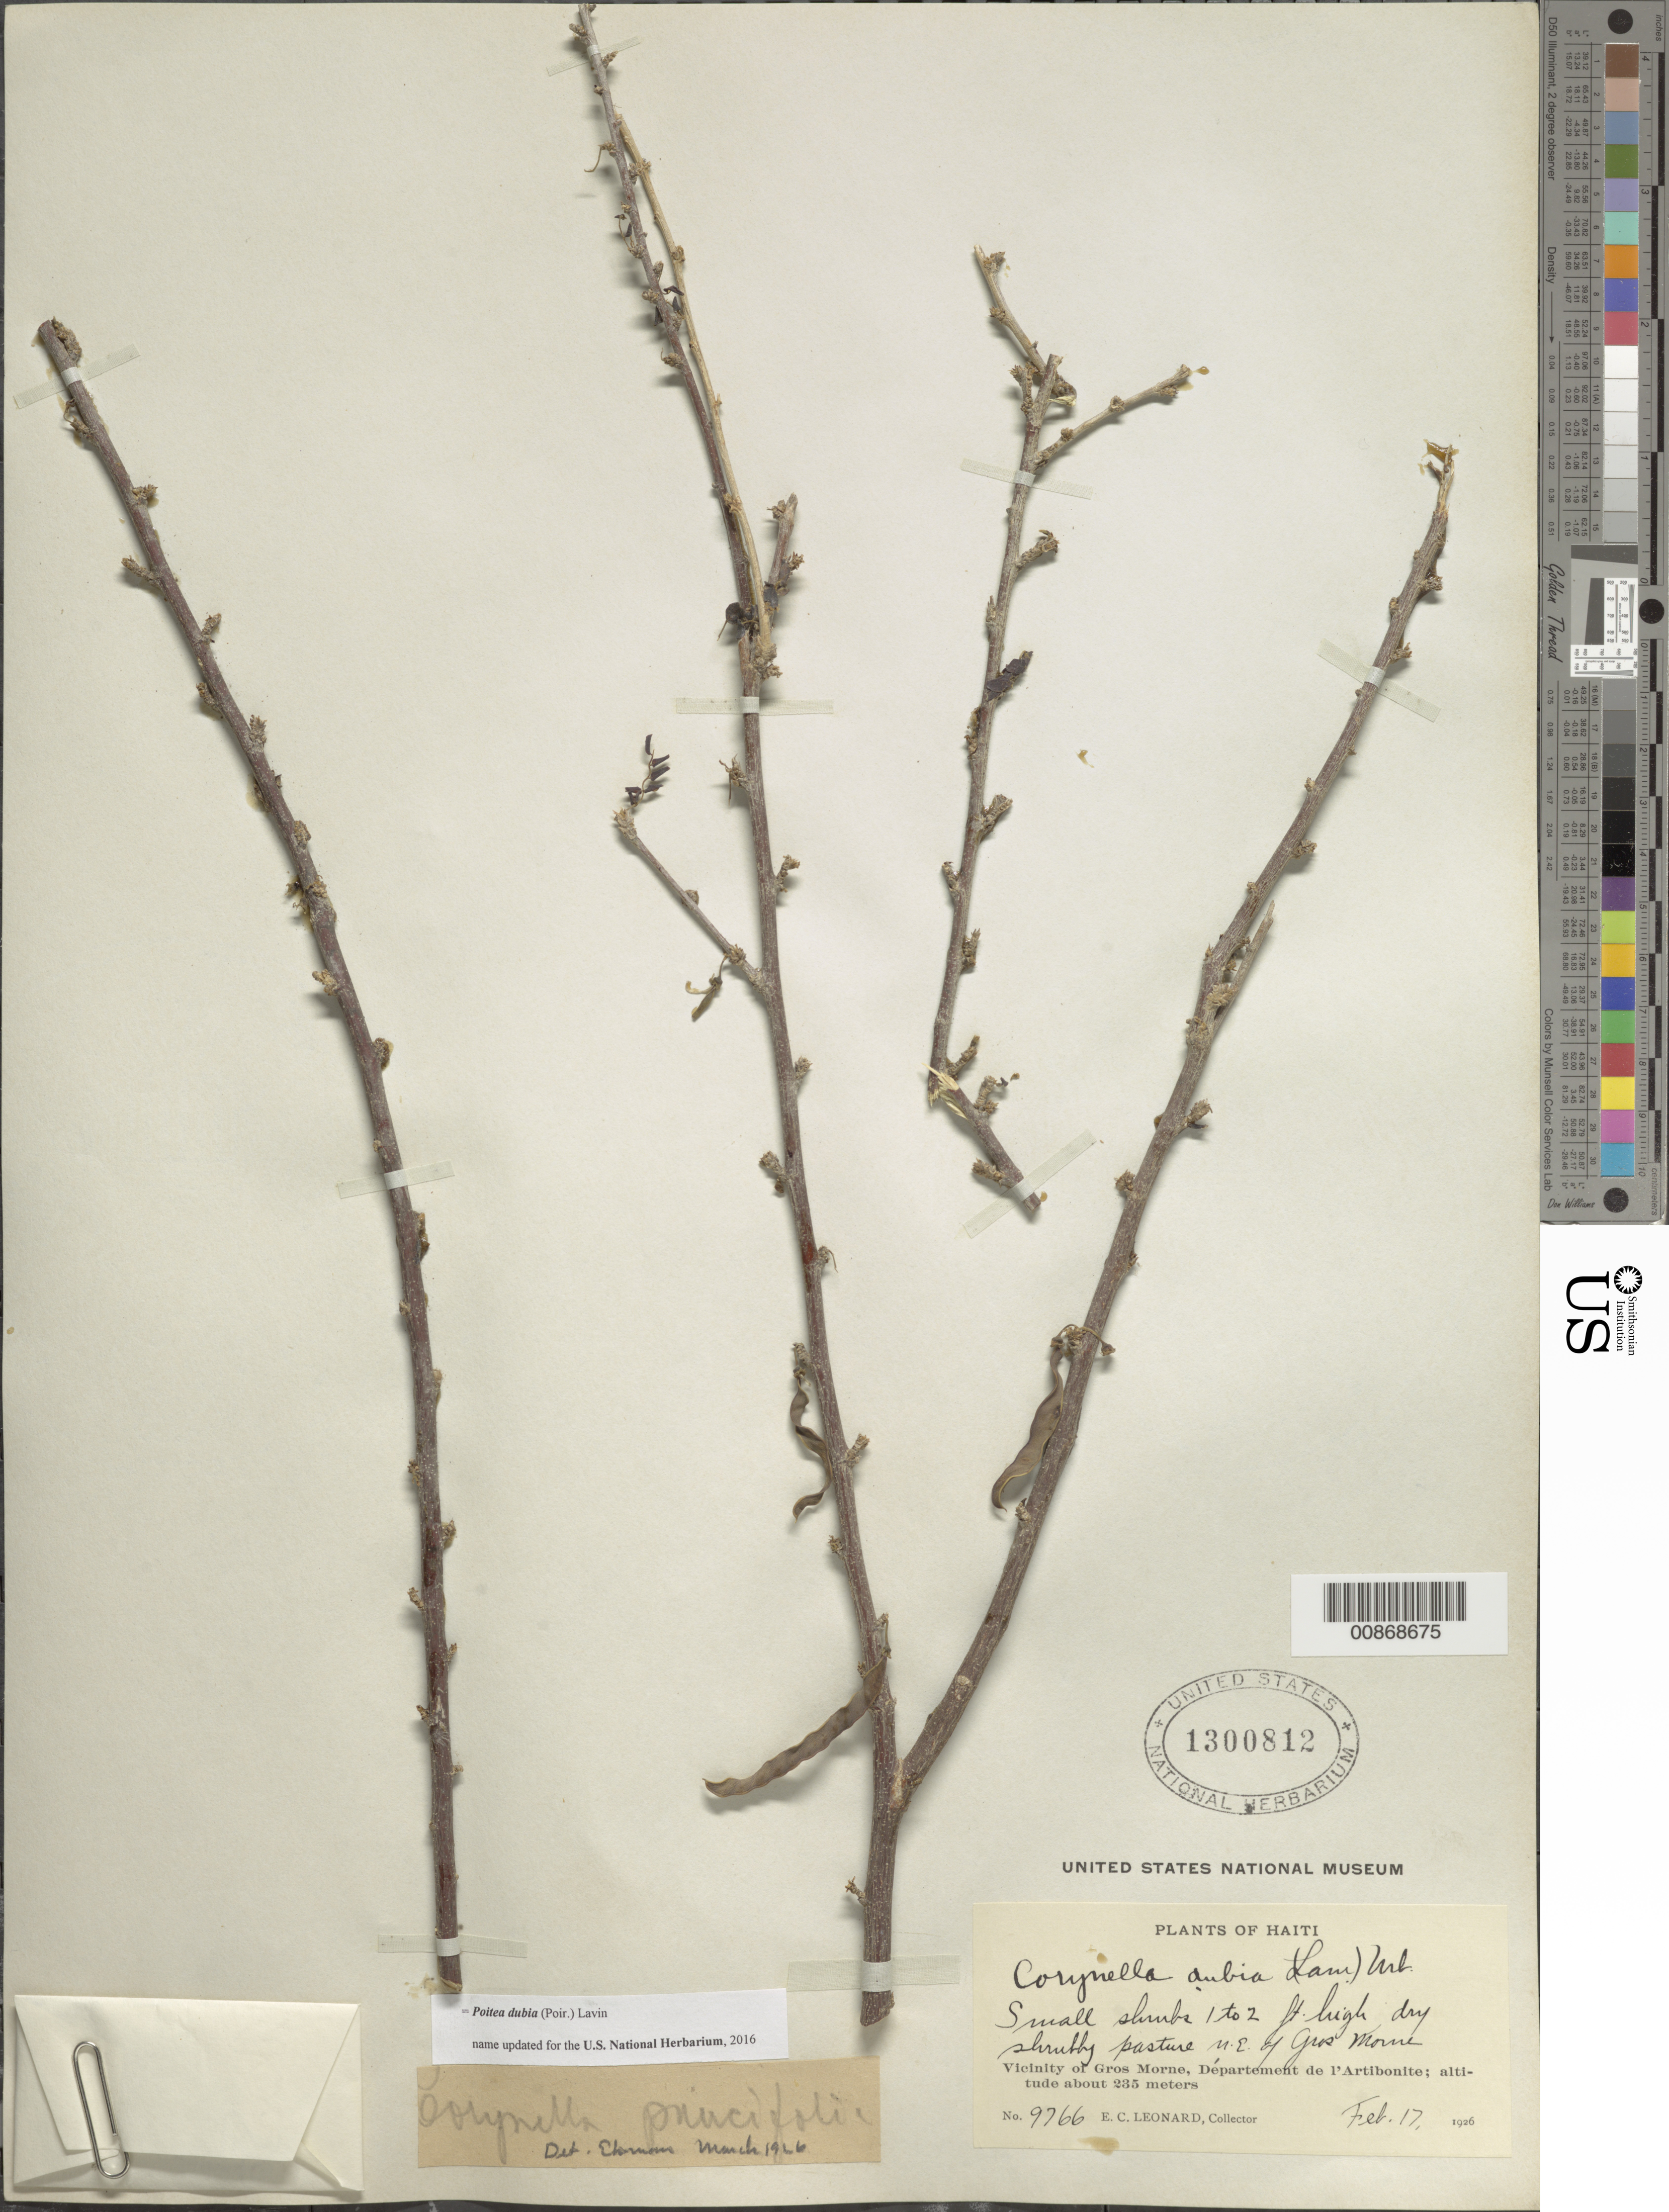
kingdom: Plantae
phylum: Tracheophyta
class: Magnoliopsida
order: Fabales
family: Fabaceae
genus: Poitea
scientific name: Poitea dubia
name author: (Poir.) Lavin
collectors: E. C. Leonard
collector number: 9766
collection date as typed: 17 Feb 1926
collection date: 1926-02-17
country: Haiti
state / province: Artibonite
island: Hispaniola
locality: NE of Gros Morne.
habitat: Dry shrubby pasture.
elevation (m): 235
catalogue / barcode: US 1300812